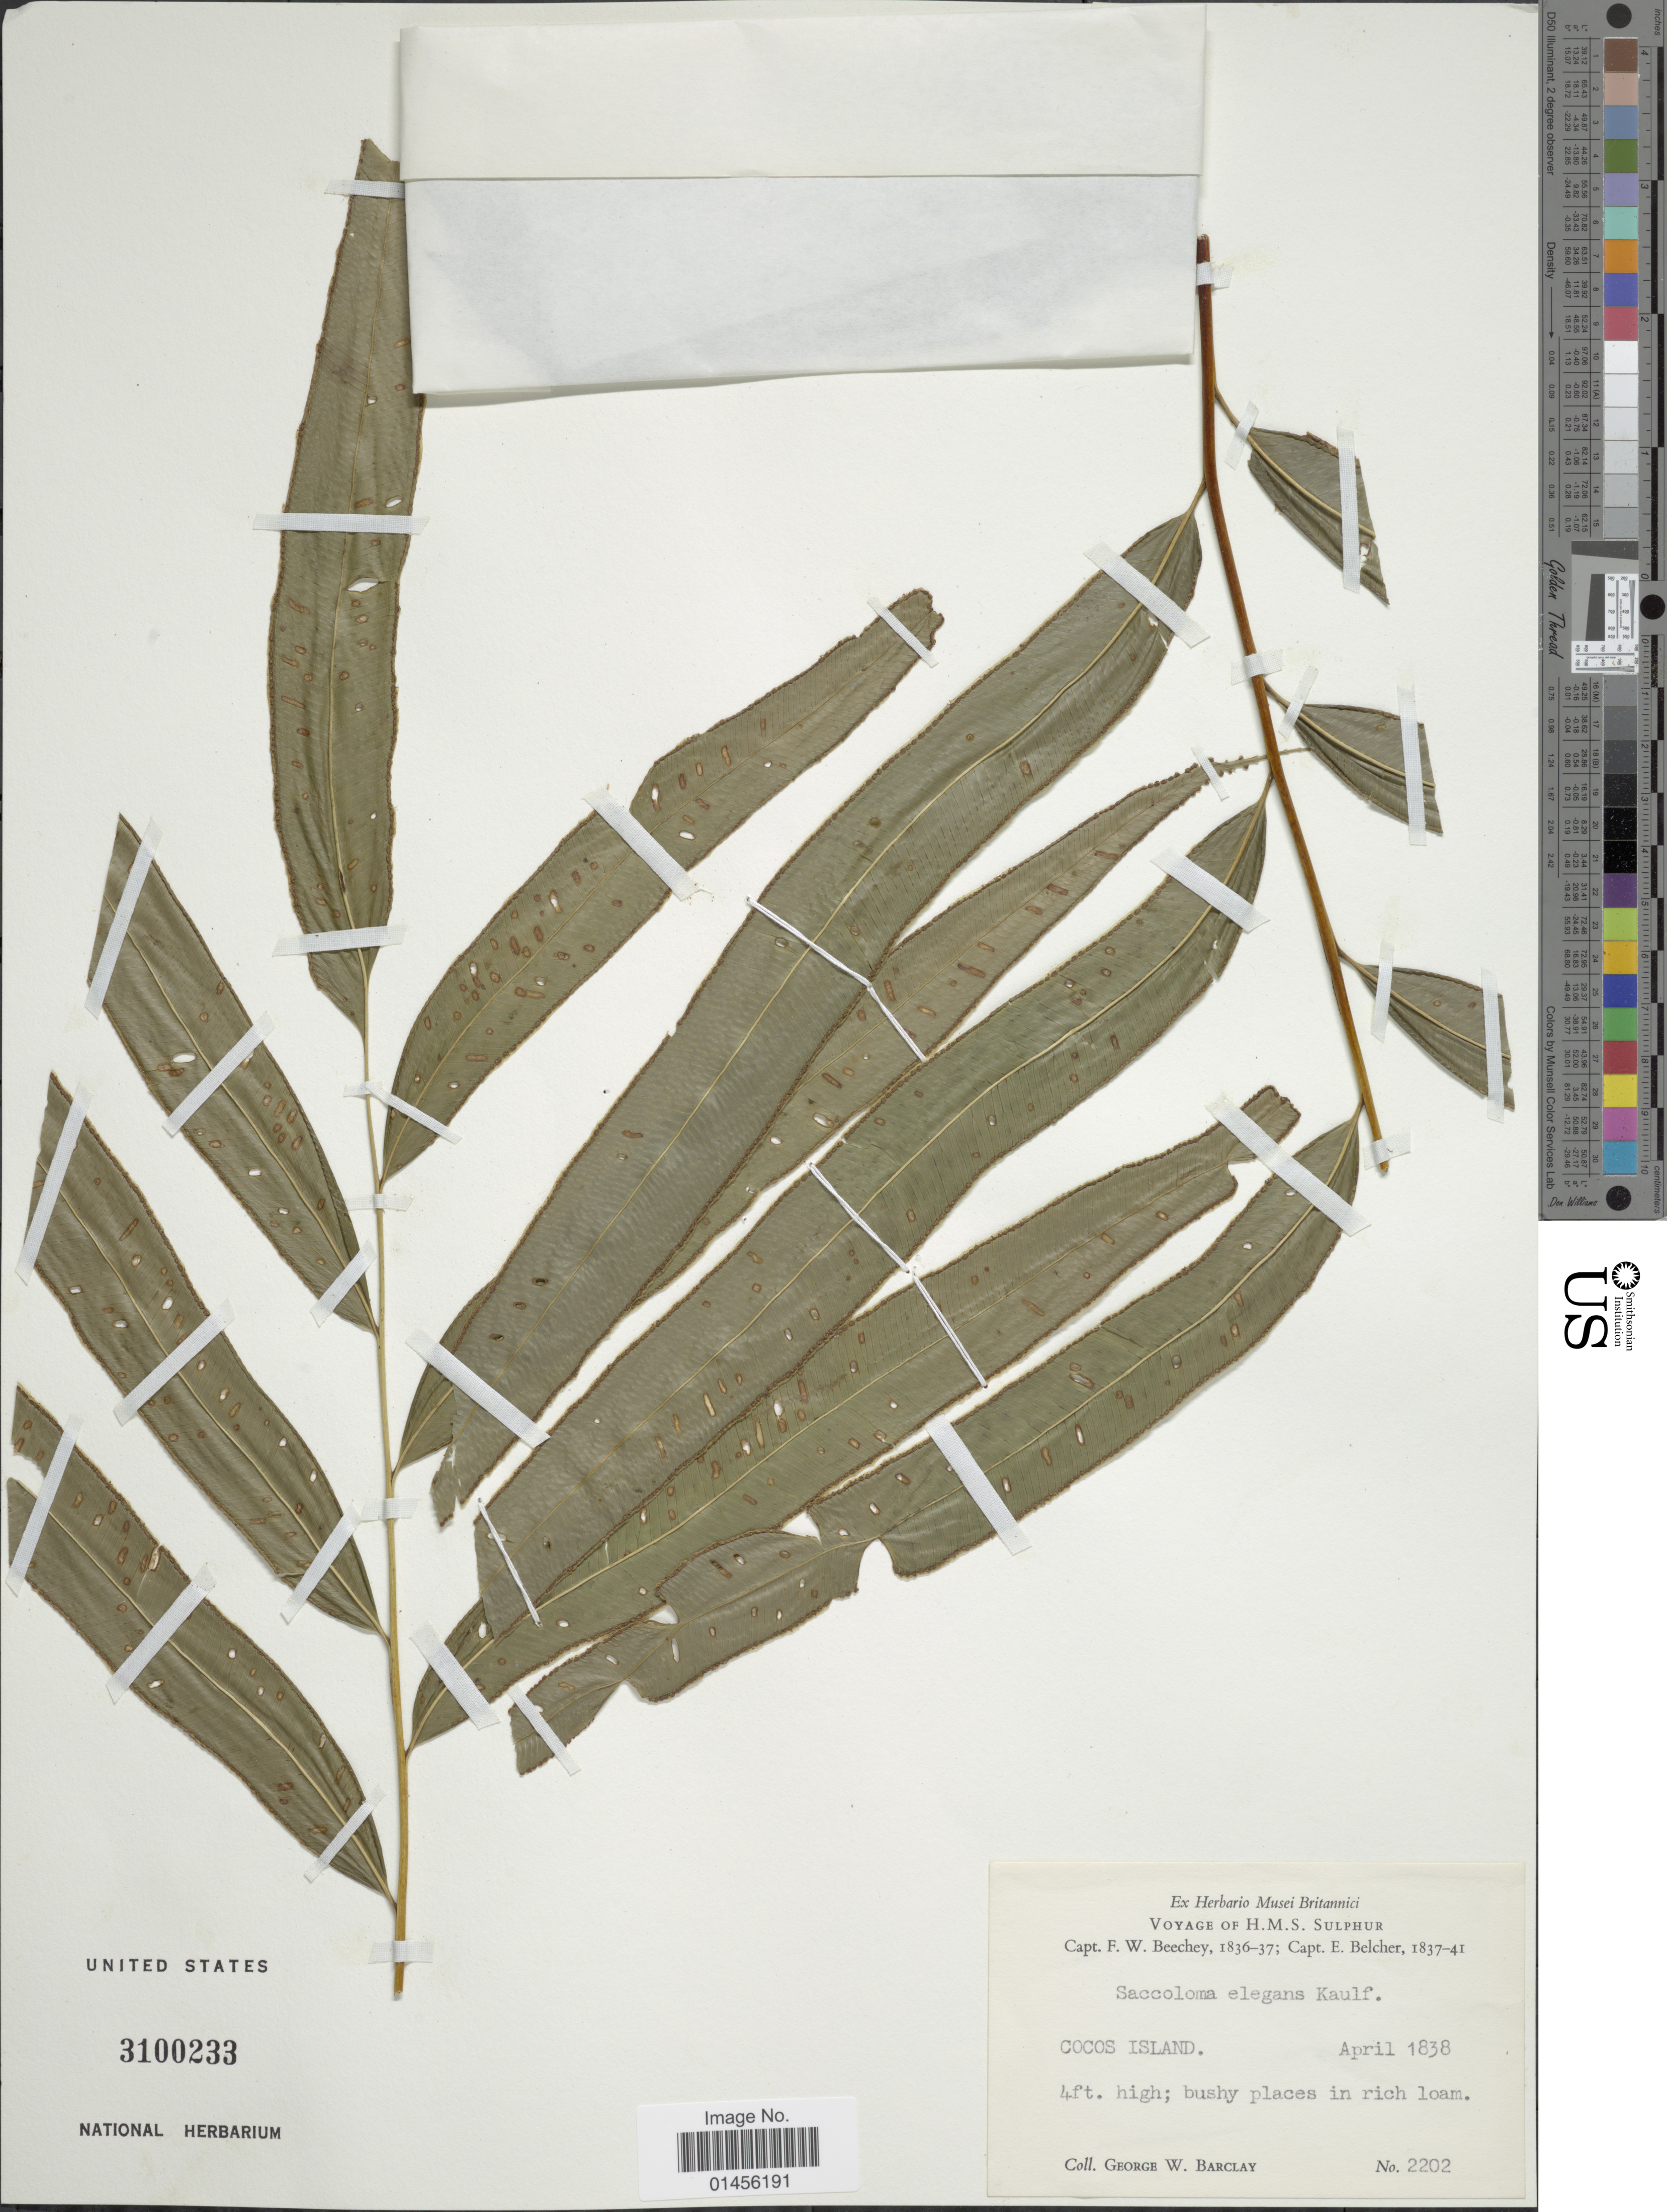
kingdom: Plantae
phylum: Tracheophyta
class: Polypodiopsida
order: Polypodiales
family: Saccolomataceae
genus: Saccoloma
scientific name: Saccoloma elegans subsp. chartaceum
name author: Cremers & K.U. Kramer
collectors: G. W. Barclay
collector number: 2202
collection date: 1838-04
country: Australia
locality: Cocos Island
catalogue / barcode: US 3100233